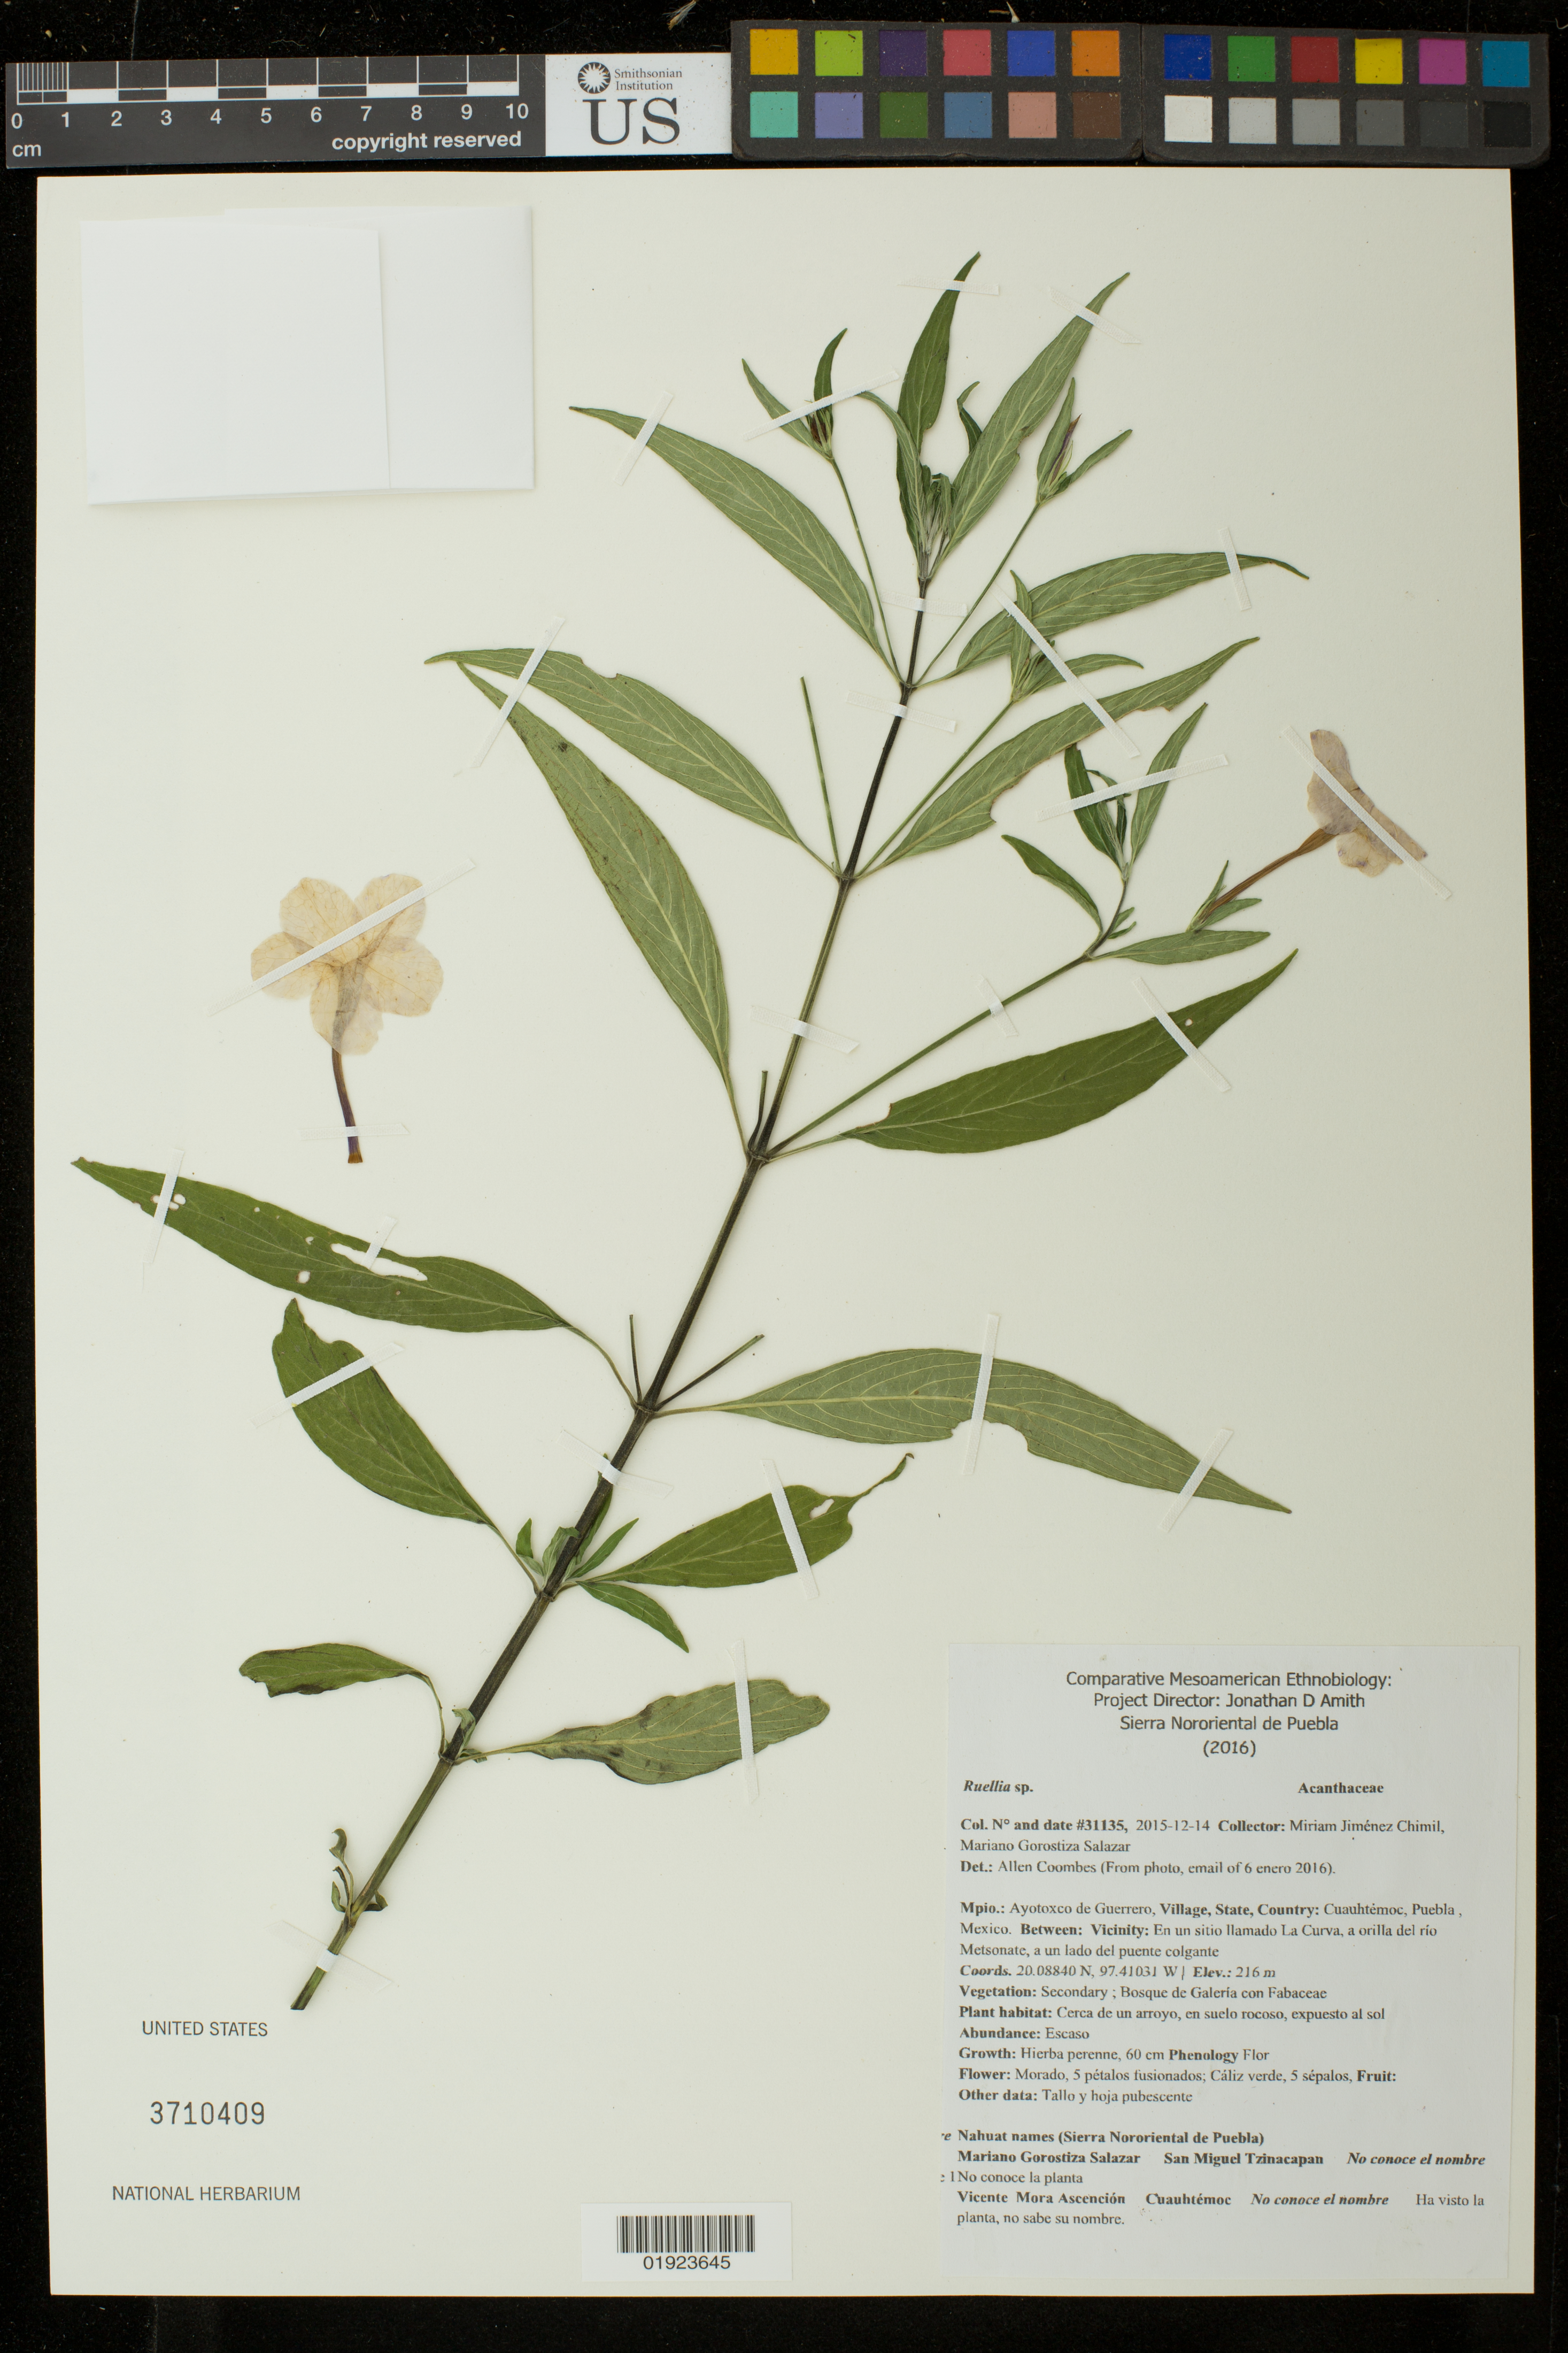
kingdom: Plantae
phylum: Tracheophyta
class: Magnoliopsida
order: Lamiales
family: Acanthaceae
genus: Ruellia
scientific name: Ruellia jussieuoides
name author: Schltdl. & Cham.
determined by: Daniel, Thomas F.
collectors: M. Jiménez Chimil & M. Salazar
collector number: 31135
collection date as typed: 2015-12-14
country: Mexico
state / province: Puebla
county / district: Ayotoxoc de Guerrero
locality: Cuauhtemoc, Puebla, Mexico, En un sitio Ilamado La Curva, a orilla del rio Metsonate, a un lado del puente colgante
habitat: Secondary; bosque de Galeria con Fabaceae, cerca de un arroyo, en suelo rocoso, expuesto al sol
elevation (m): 216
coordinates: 20.08840N, 97.41031W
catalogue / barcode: US 3710409